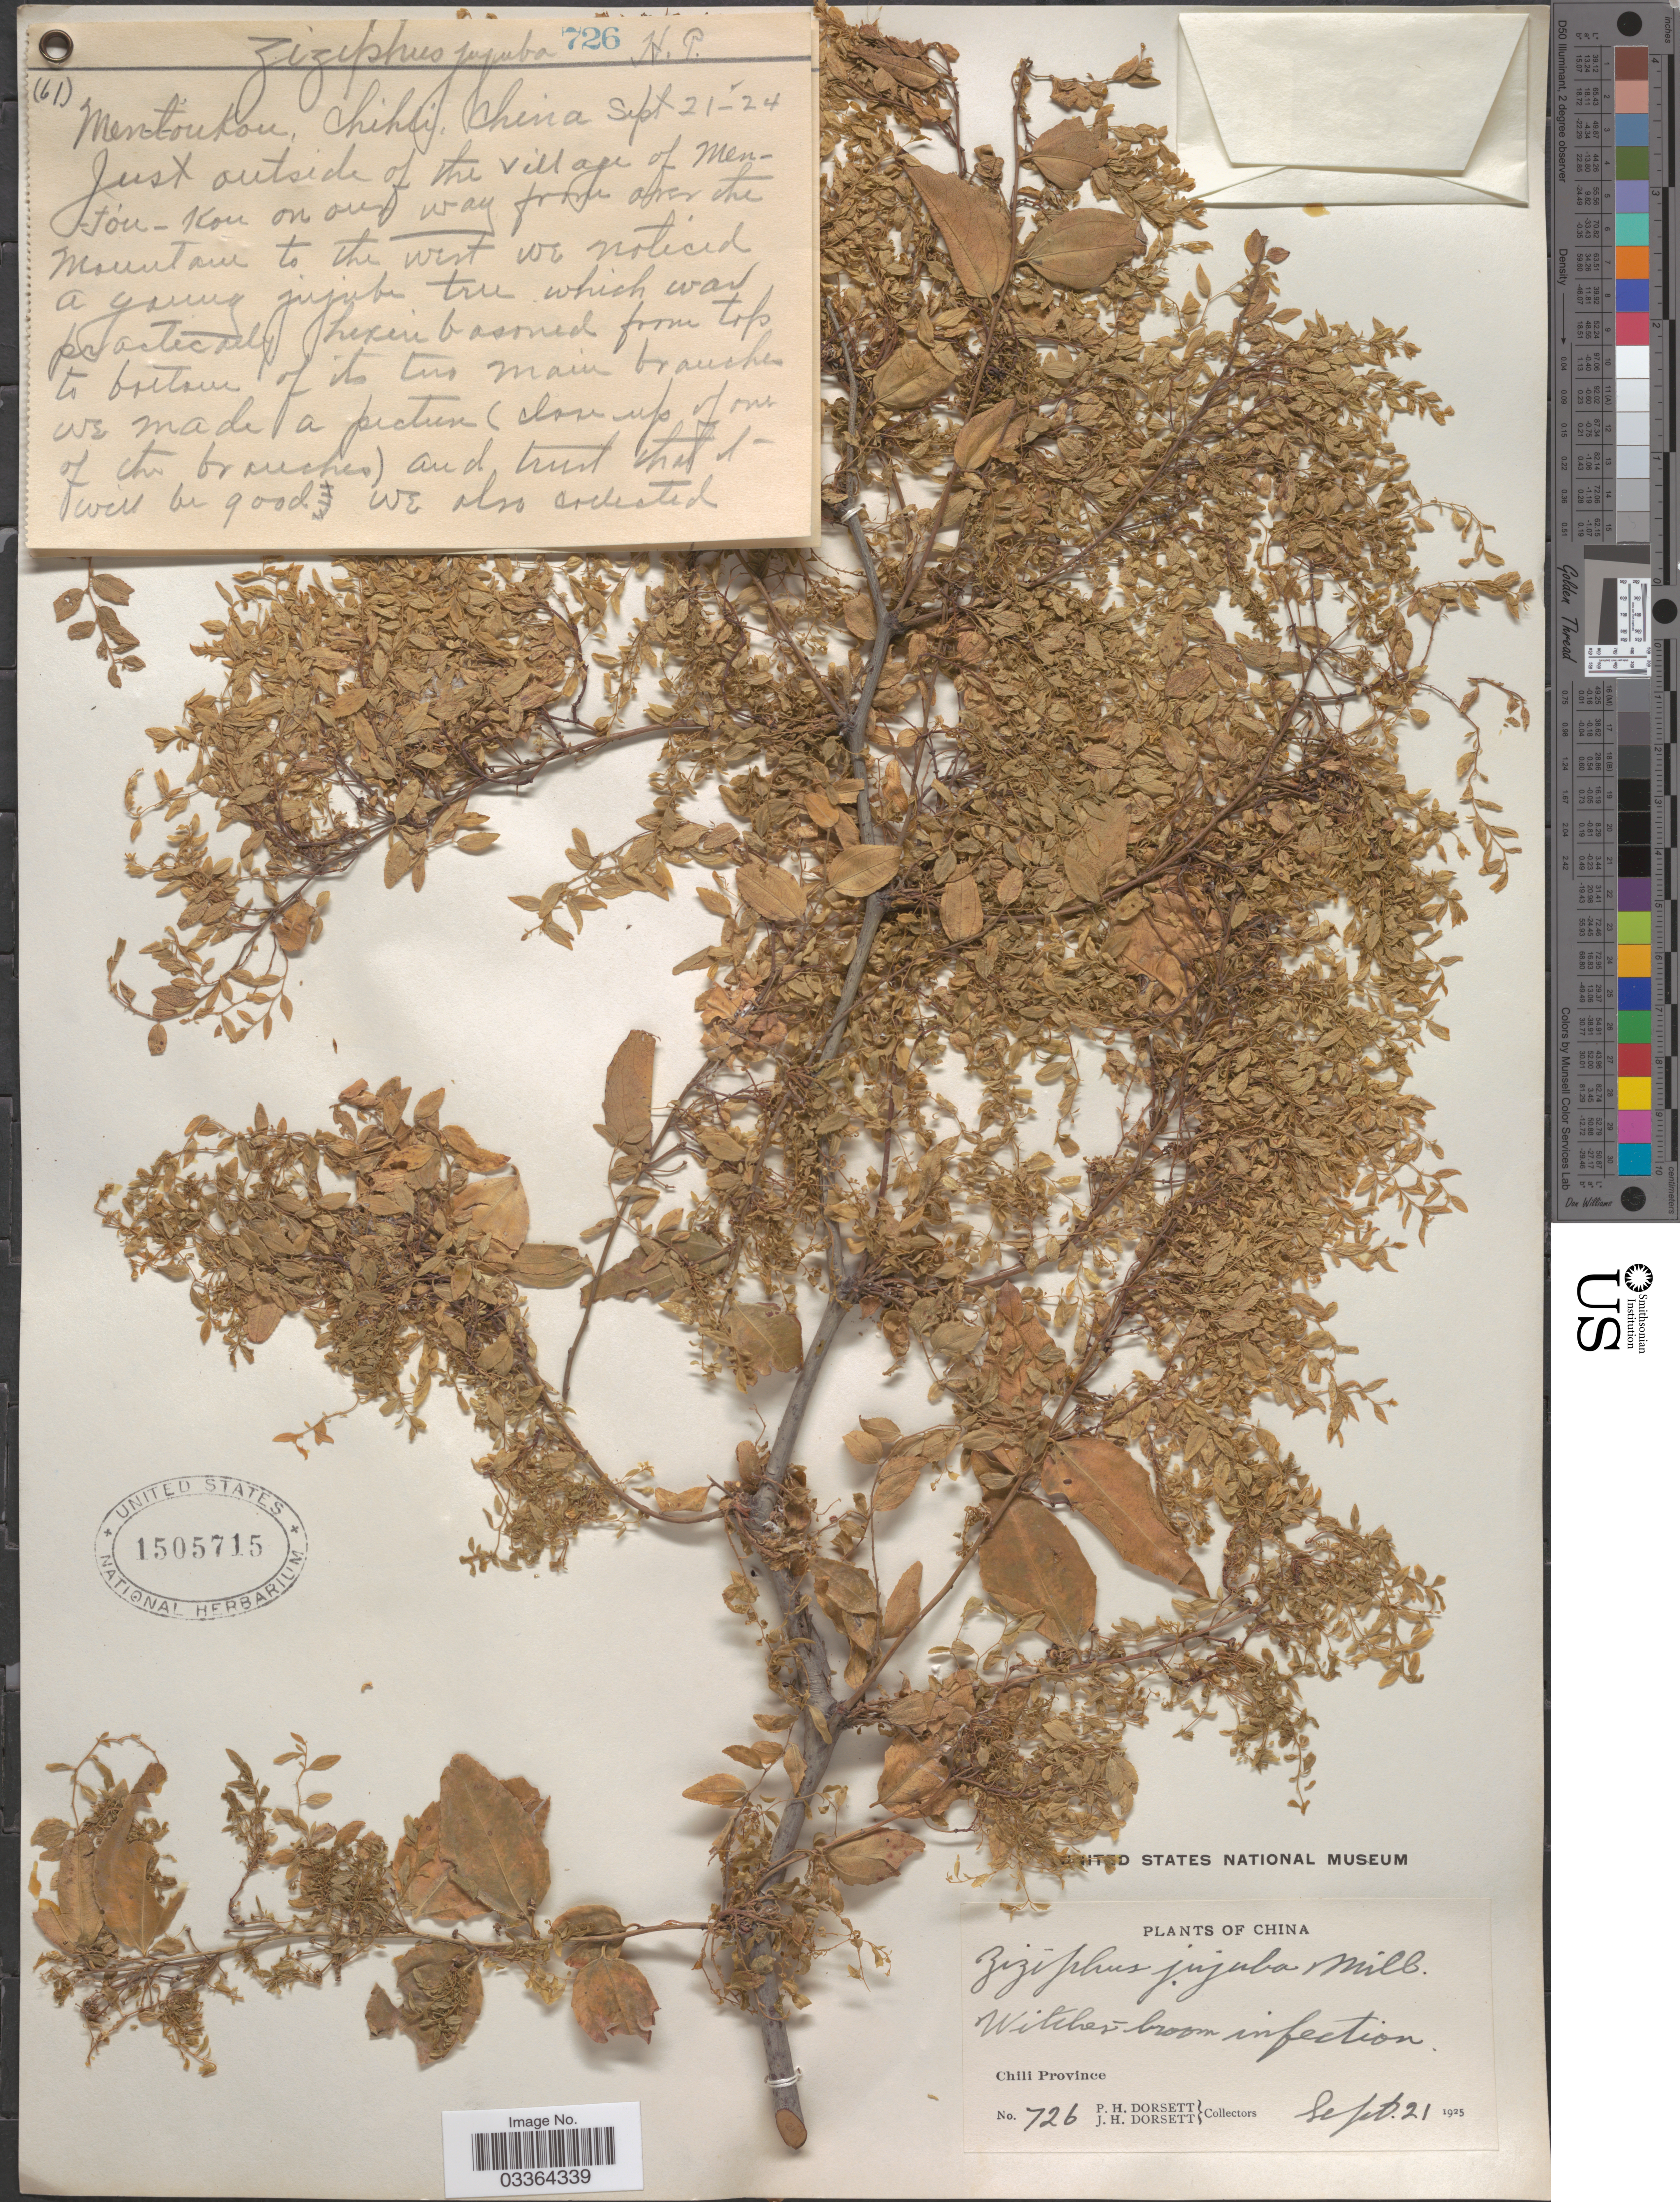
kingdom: Plantae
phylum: Tracheophyta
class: Magnoliopsida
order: Rosales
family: Rhamnaceae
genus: Ziziphus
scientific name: Ziziphus jujuba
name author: Mill.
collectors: P. H. Dorsett & J. Dorsett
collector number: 726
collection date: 1925-09-21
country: China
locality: Chili Province. Mentoukou.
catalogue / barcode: US 1505715